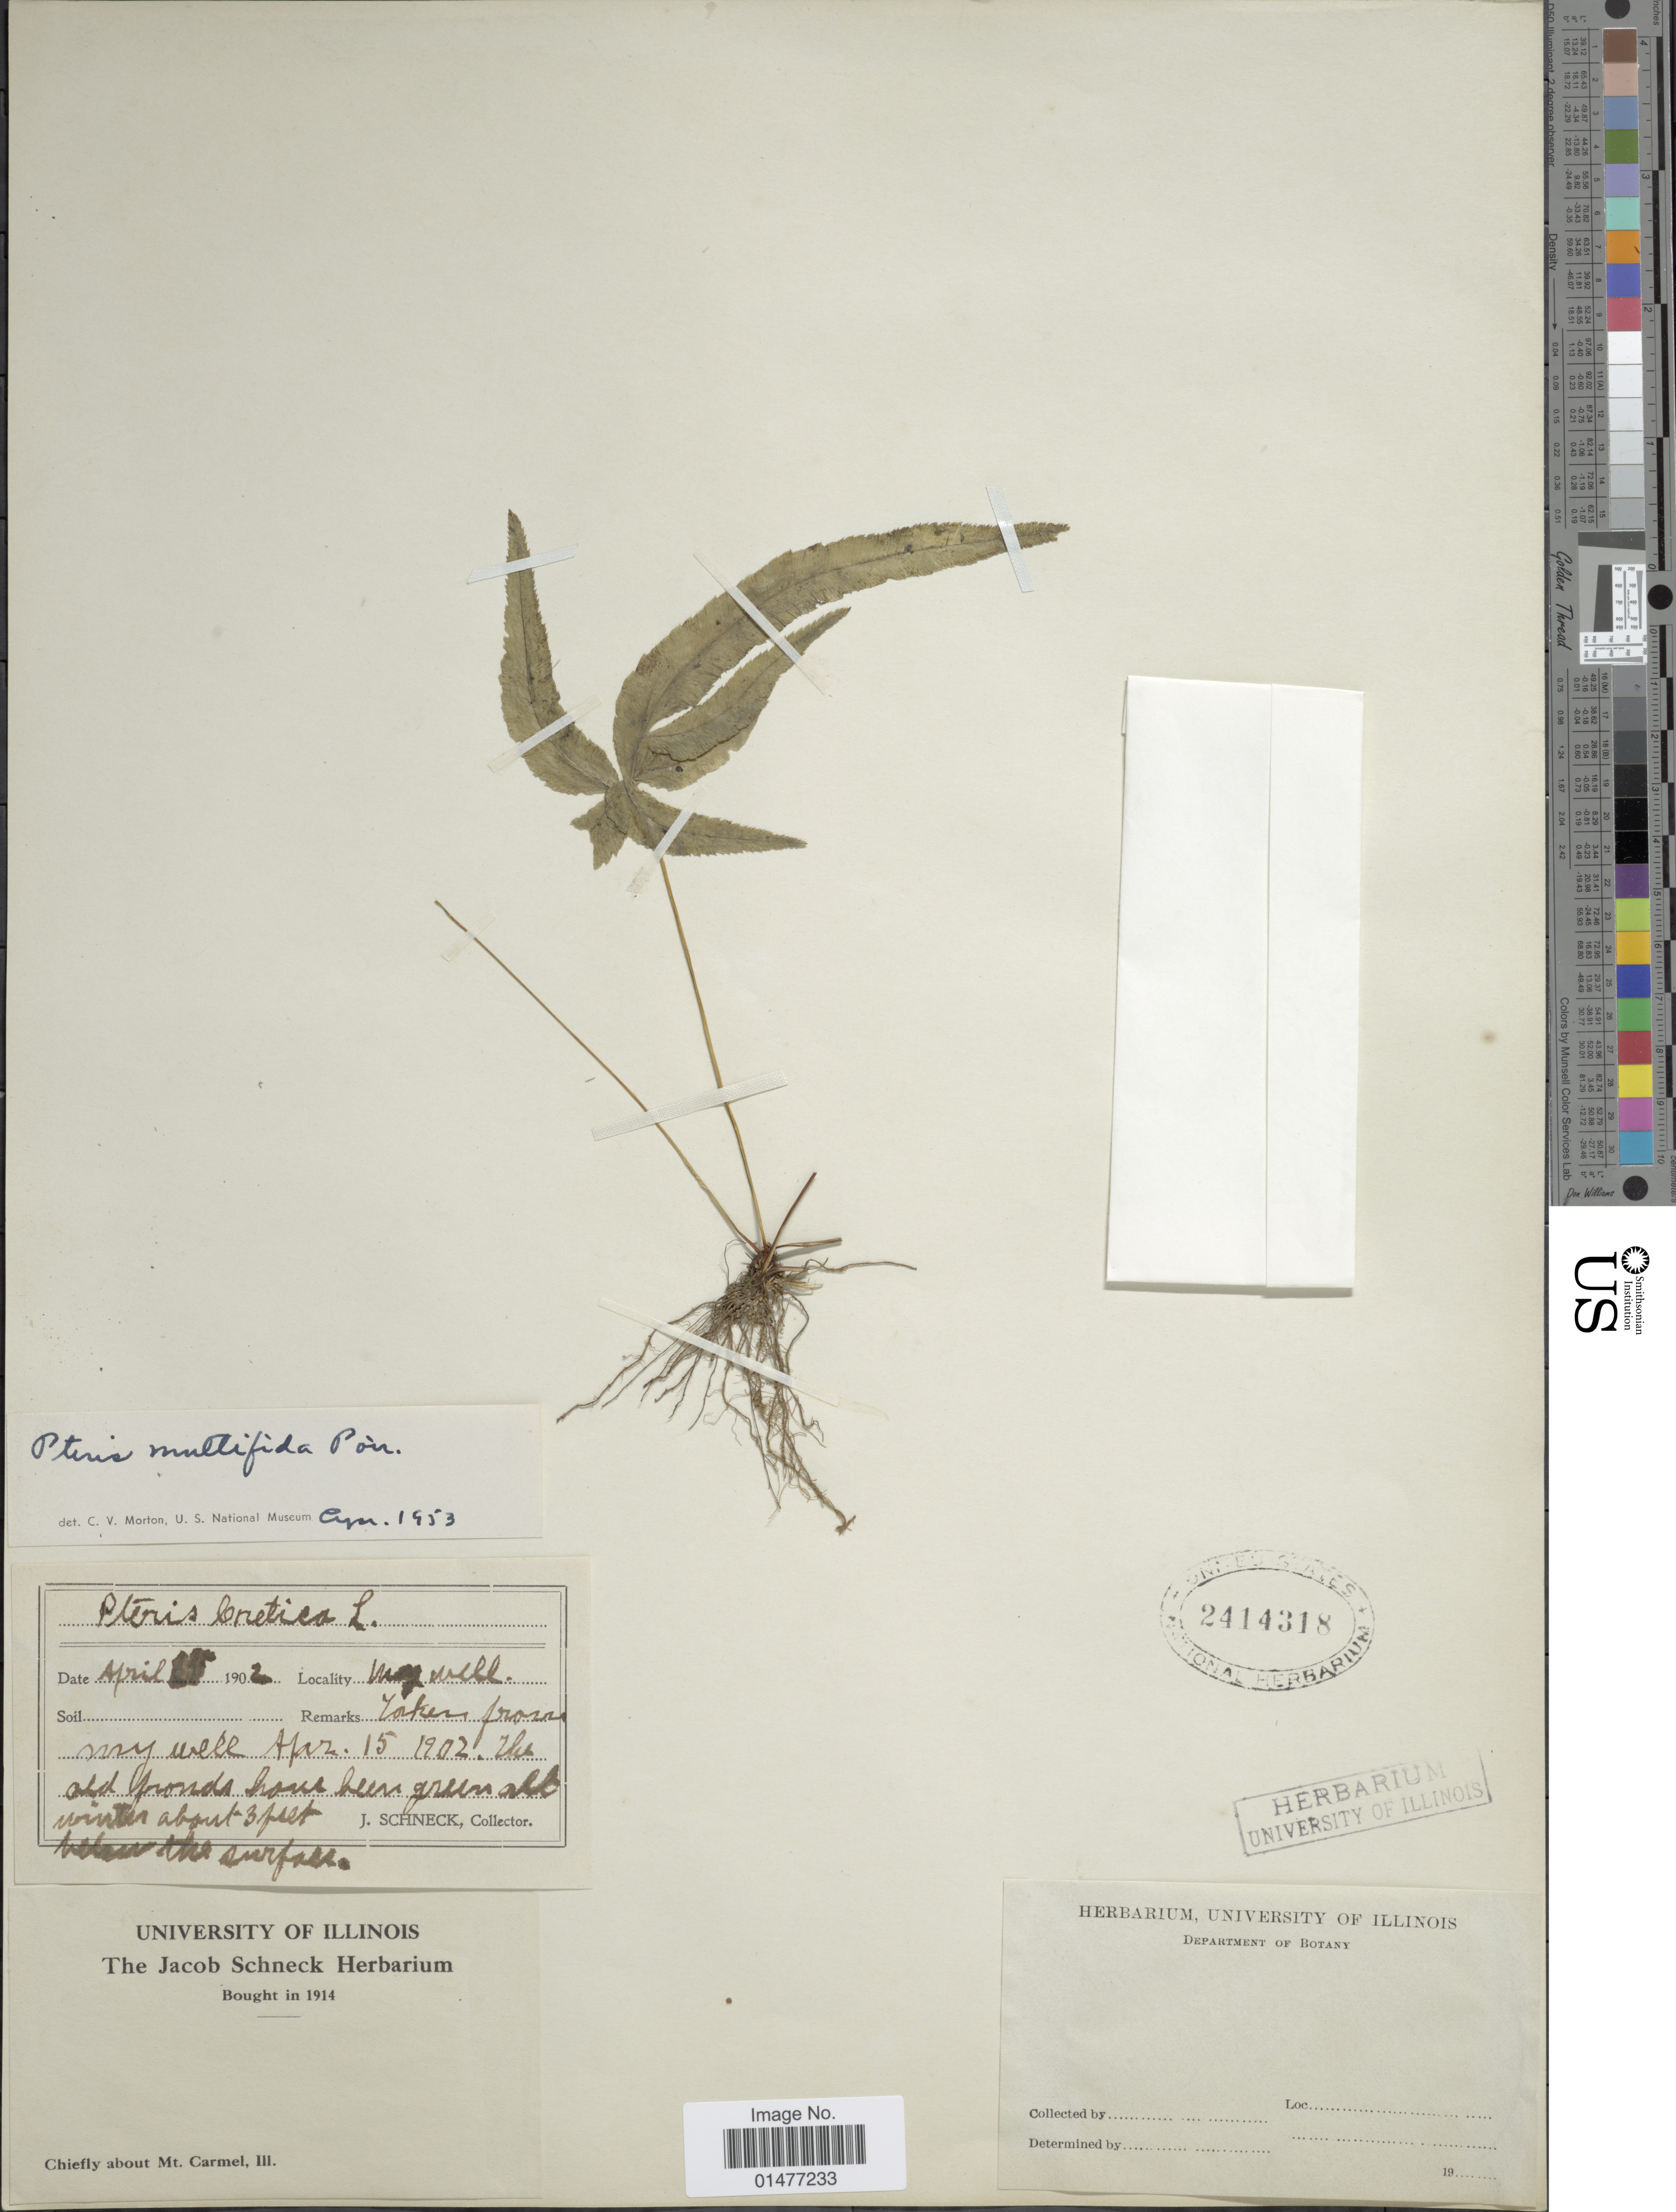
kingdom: Plantae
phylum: Tracheophyta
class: Polypodiopsida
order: Polypodiales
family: Pteridaceae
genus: Pteris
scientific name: Pteris multifida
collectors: J. Schneck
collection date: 1902-04-15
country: United States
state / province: Illinois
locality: The old grounds have been green all winter about 3 feet below the surface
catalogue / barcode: US 2414318